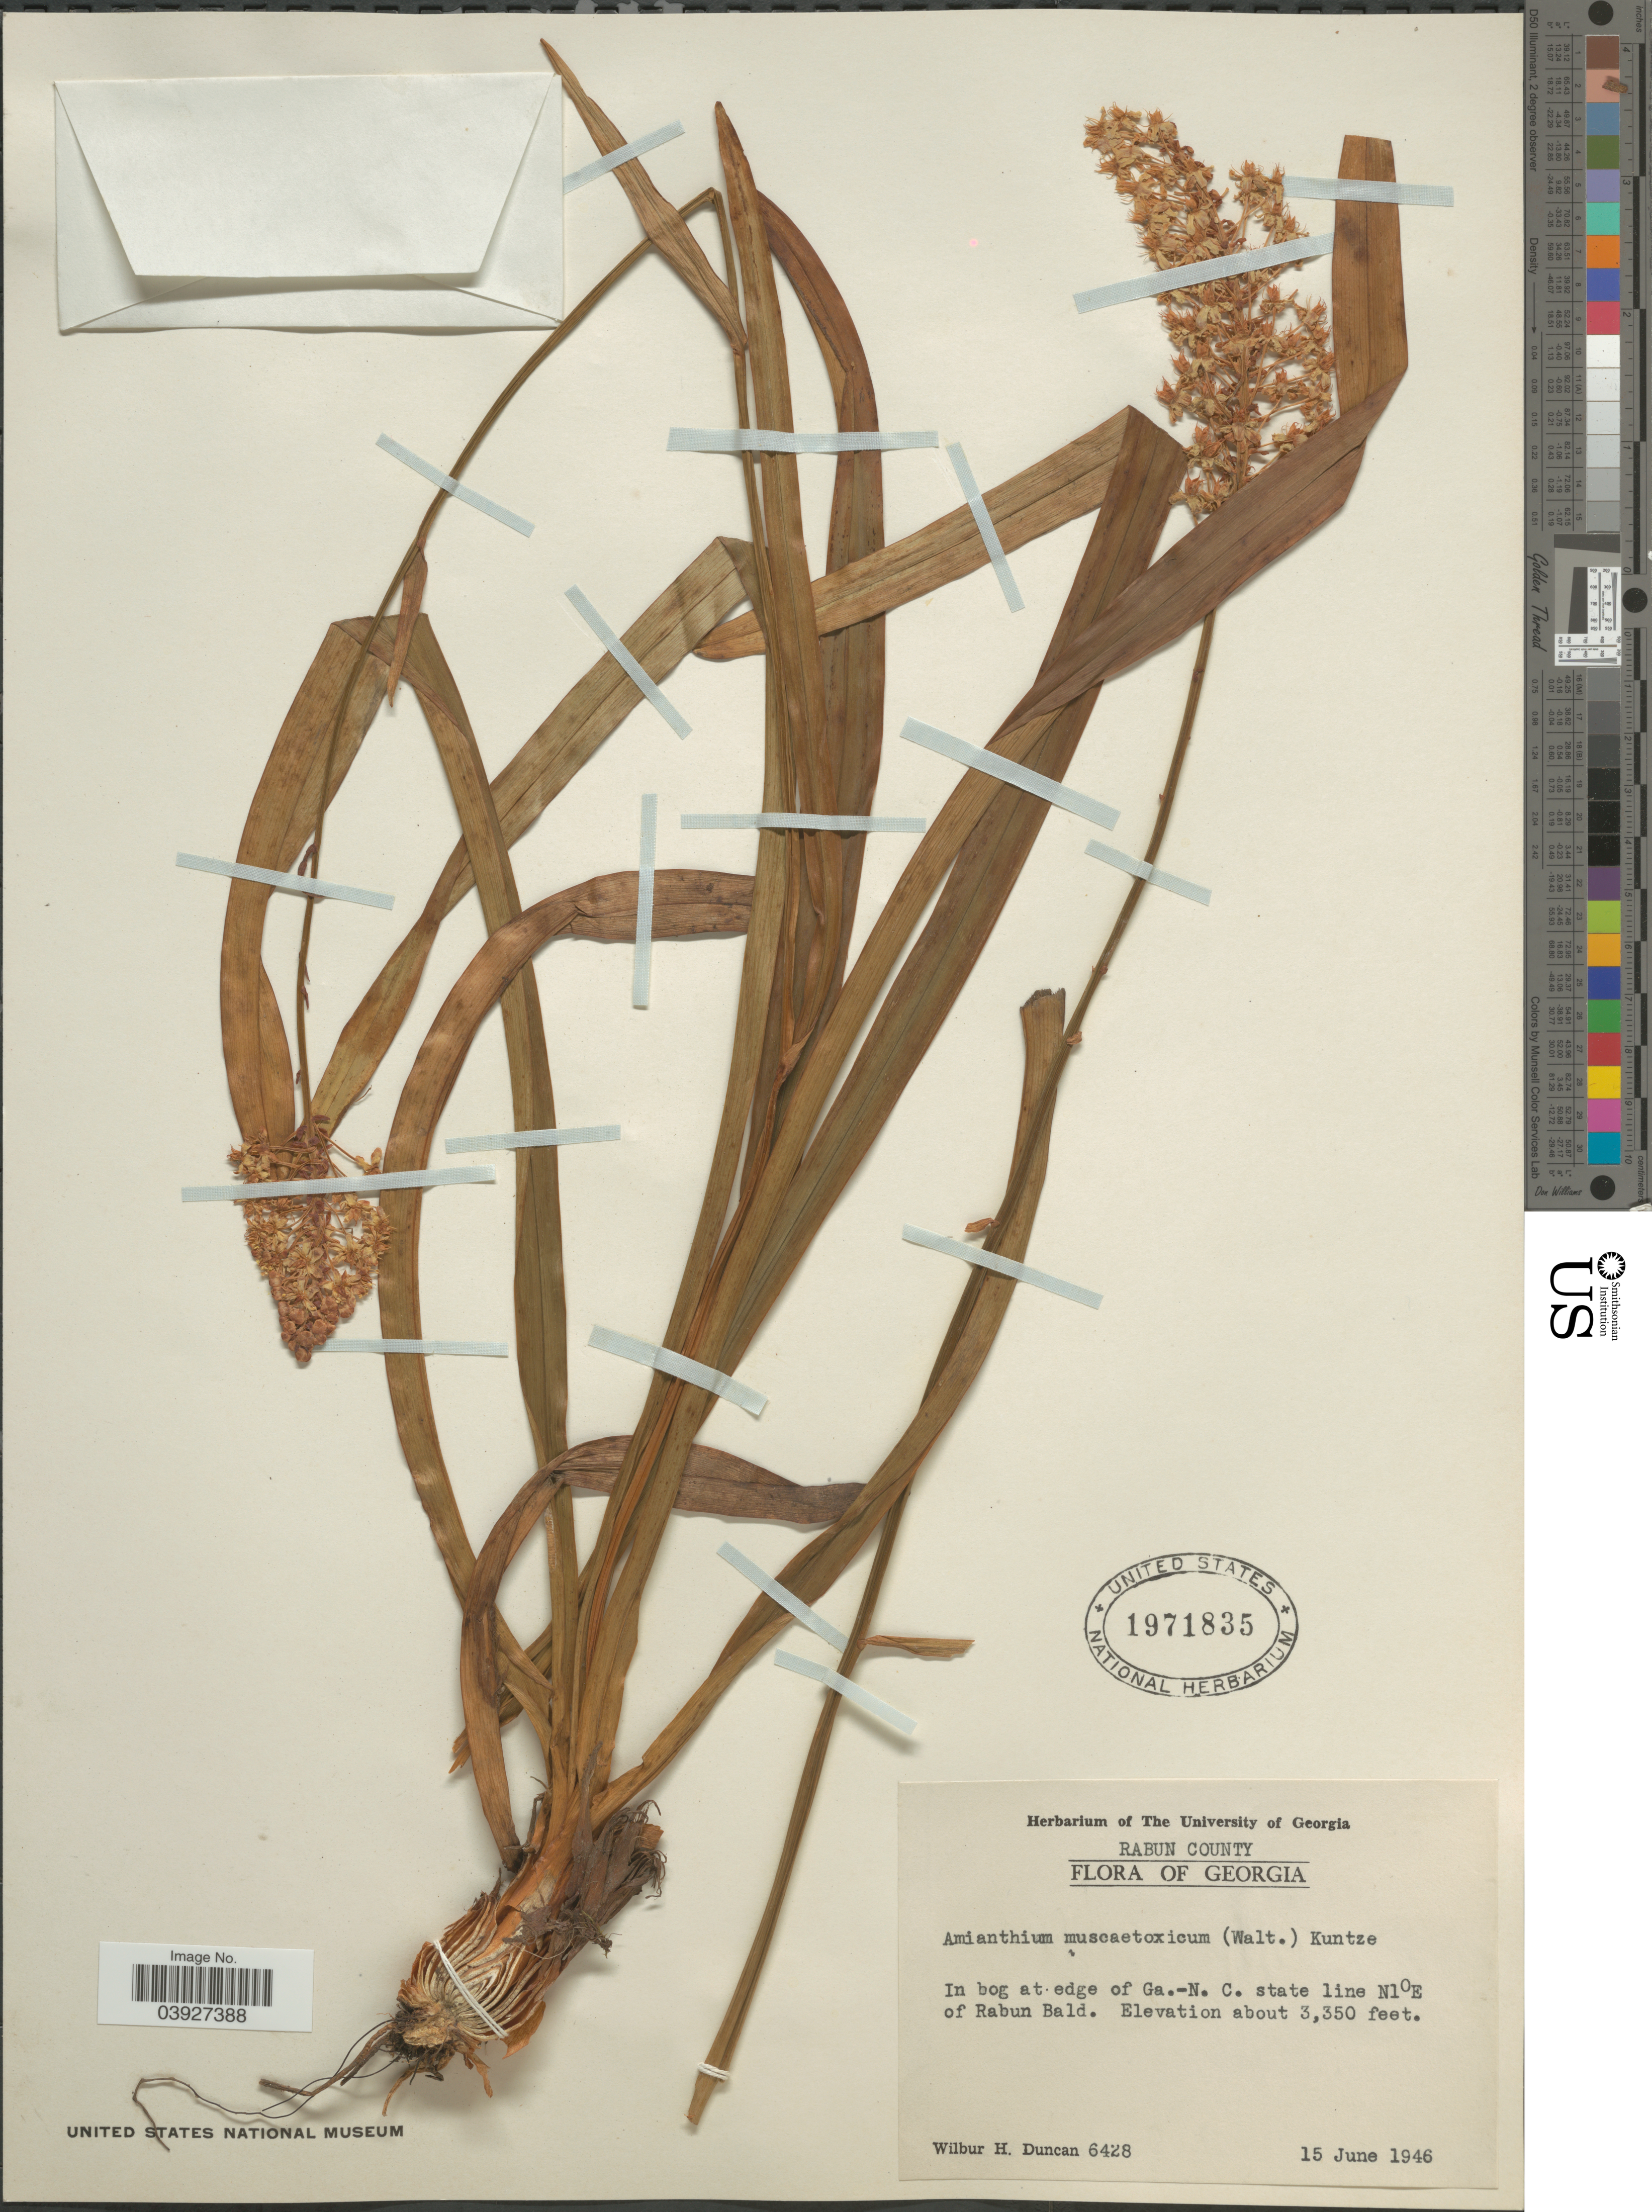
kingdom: Plantae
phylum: Tracheophyta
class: Liliopsida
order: Liliales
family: Melanthiaceae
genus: Amianthium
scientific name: Amianthium muscitoxicum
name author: (Walter) A. Gray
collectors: W. H. Duncan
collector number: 6428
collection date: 1946-06-15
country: United States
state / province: Georgia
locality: Rabun County. In bog at edge of Ga.-N. C. state line N1ºE of Rabun Bald.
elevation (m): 1021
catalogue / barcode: US 1971835